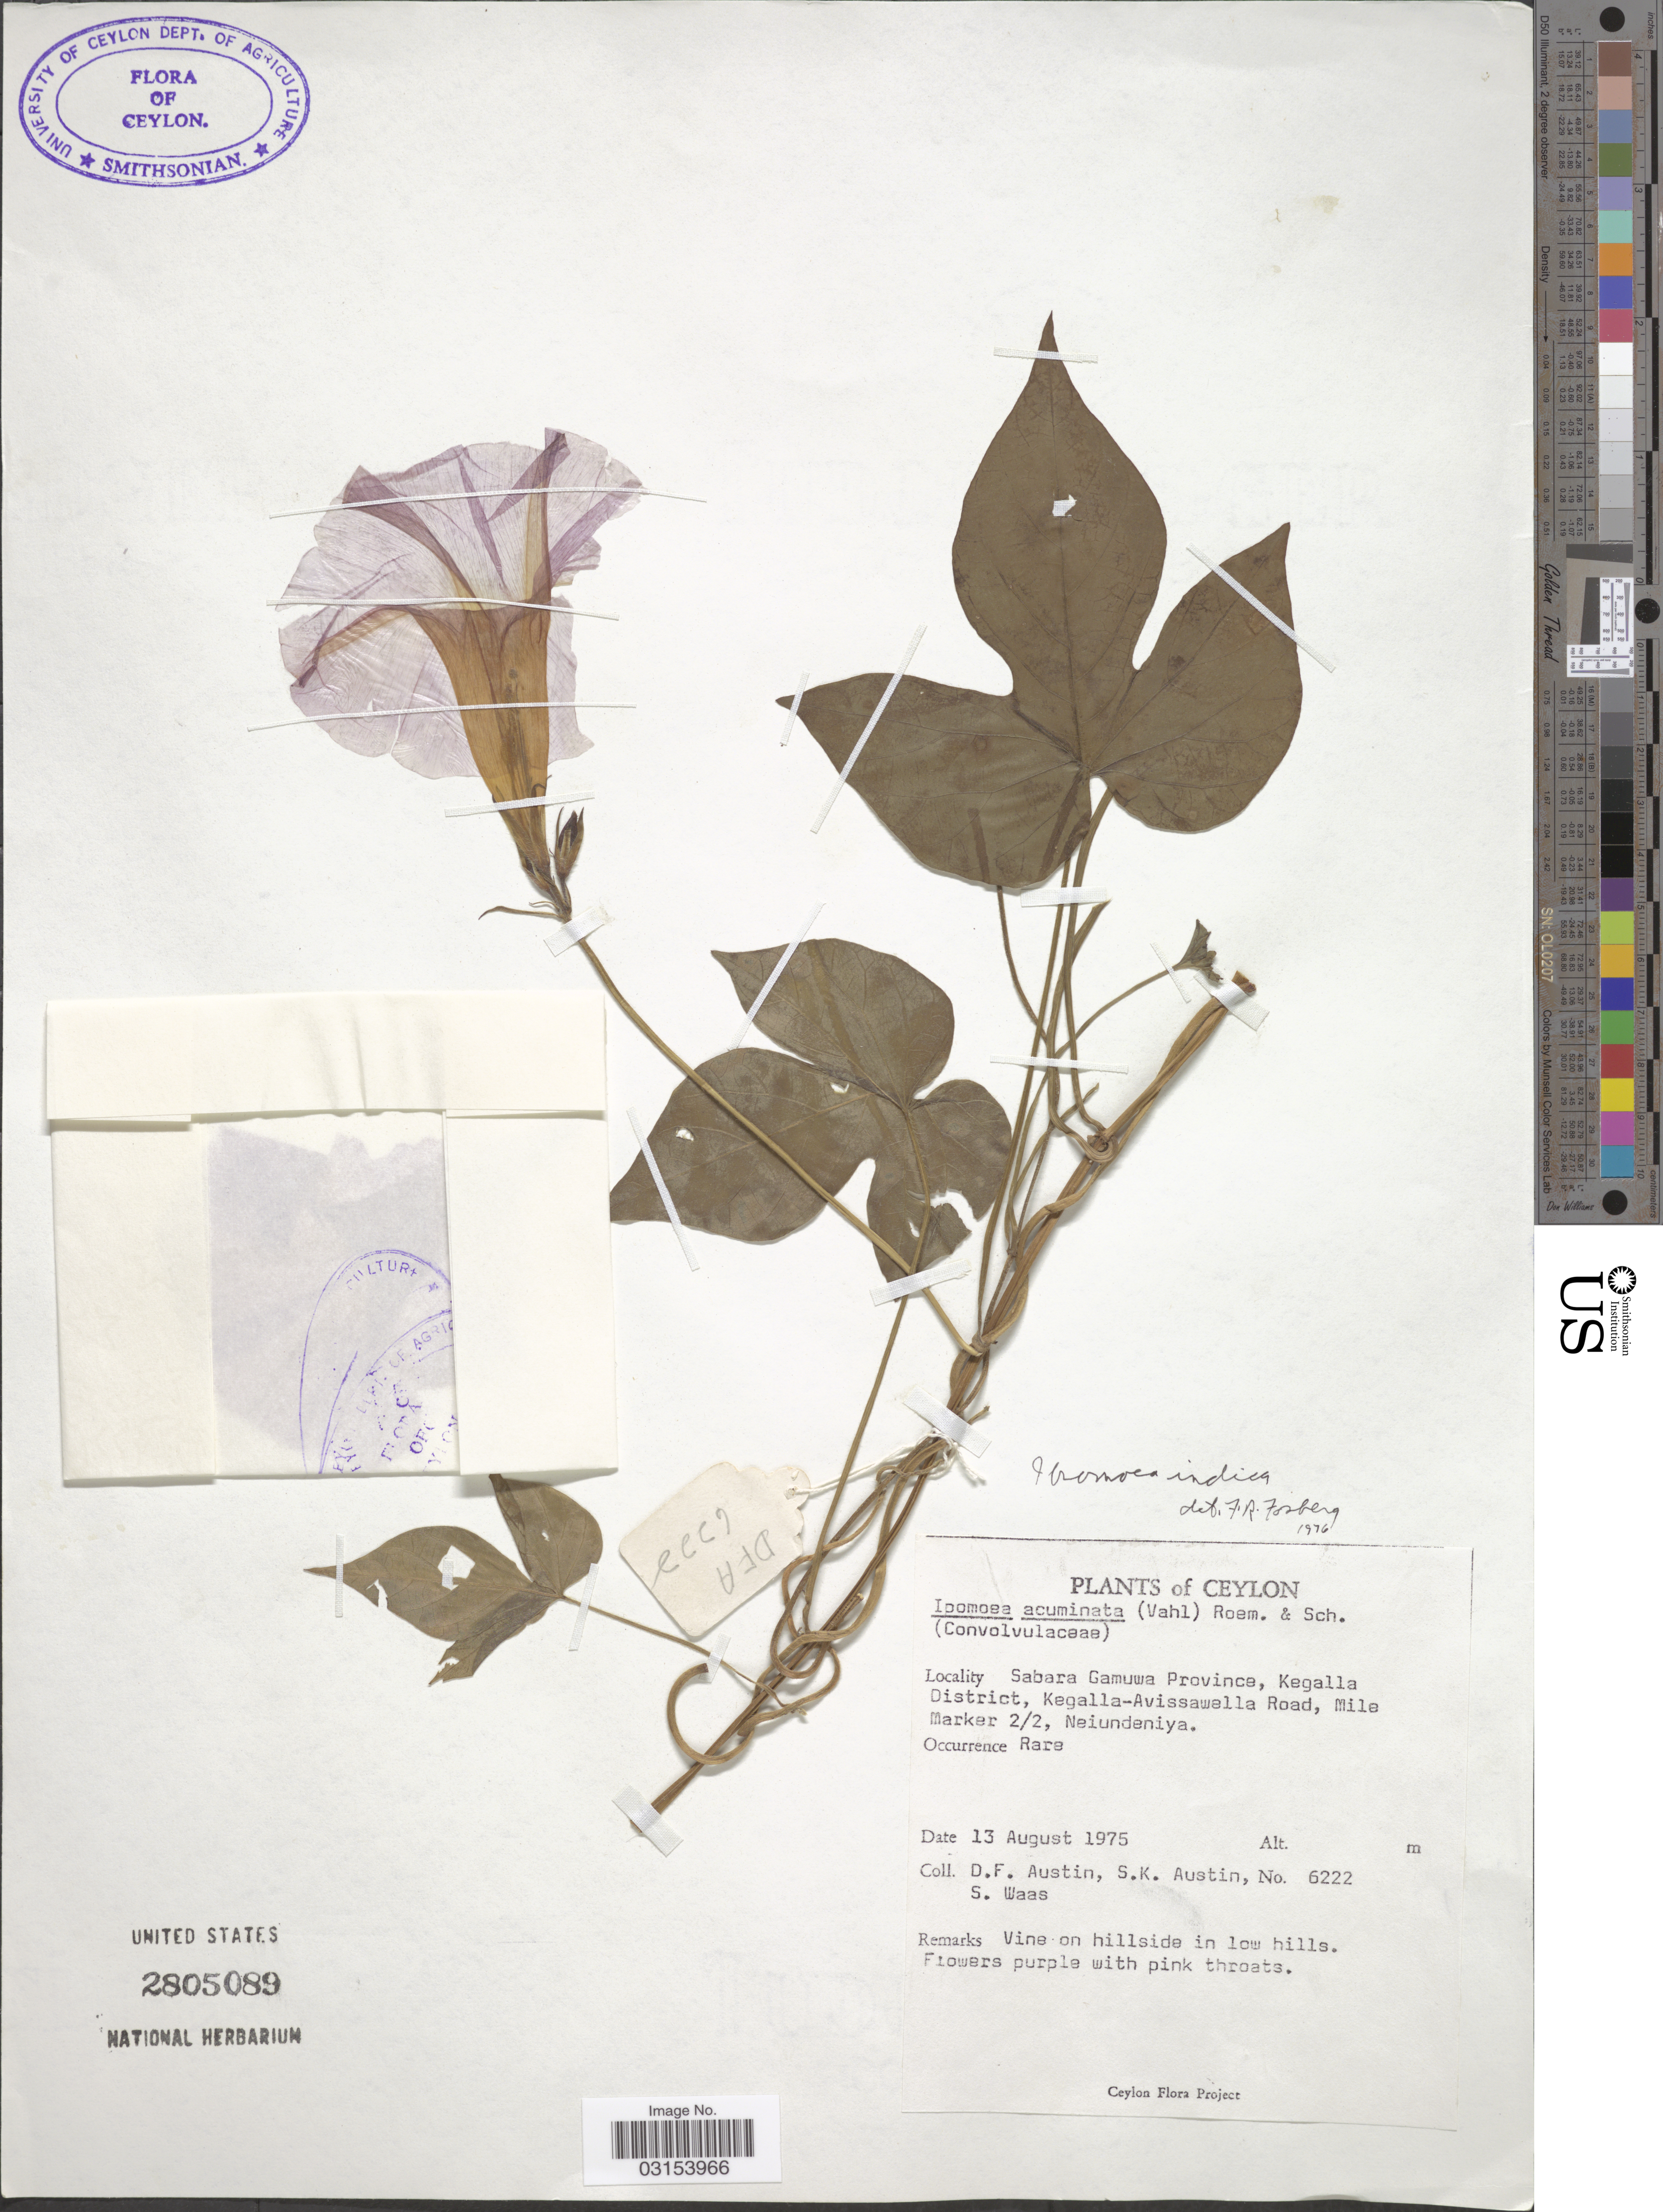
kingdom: Plantae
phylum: Tracheophyta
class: Magnoliopsida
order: Solanales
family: Convolvulaceae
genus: Ipomoea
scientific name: Ipomoea indica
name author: (Burm.) Merr.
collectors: D. Austin, S. Austin & S. Waas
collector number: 6222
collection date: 1975-08-13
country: Sri Lanka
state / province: Sabaragamuwa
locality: Ceylon. Kegalla District, Kegalla-Avissawella Road, Mile Marker 22, Neiundeniya.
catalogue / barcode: US 2805089